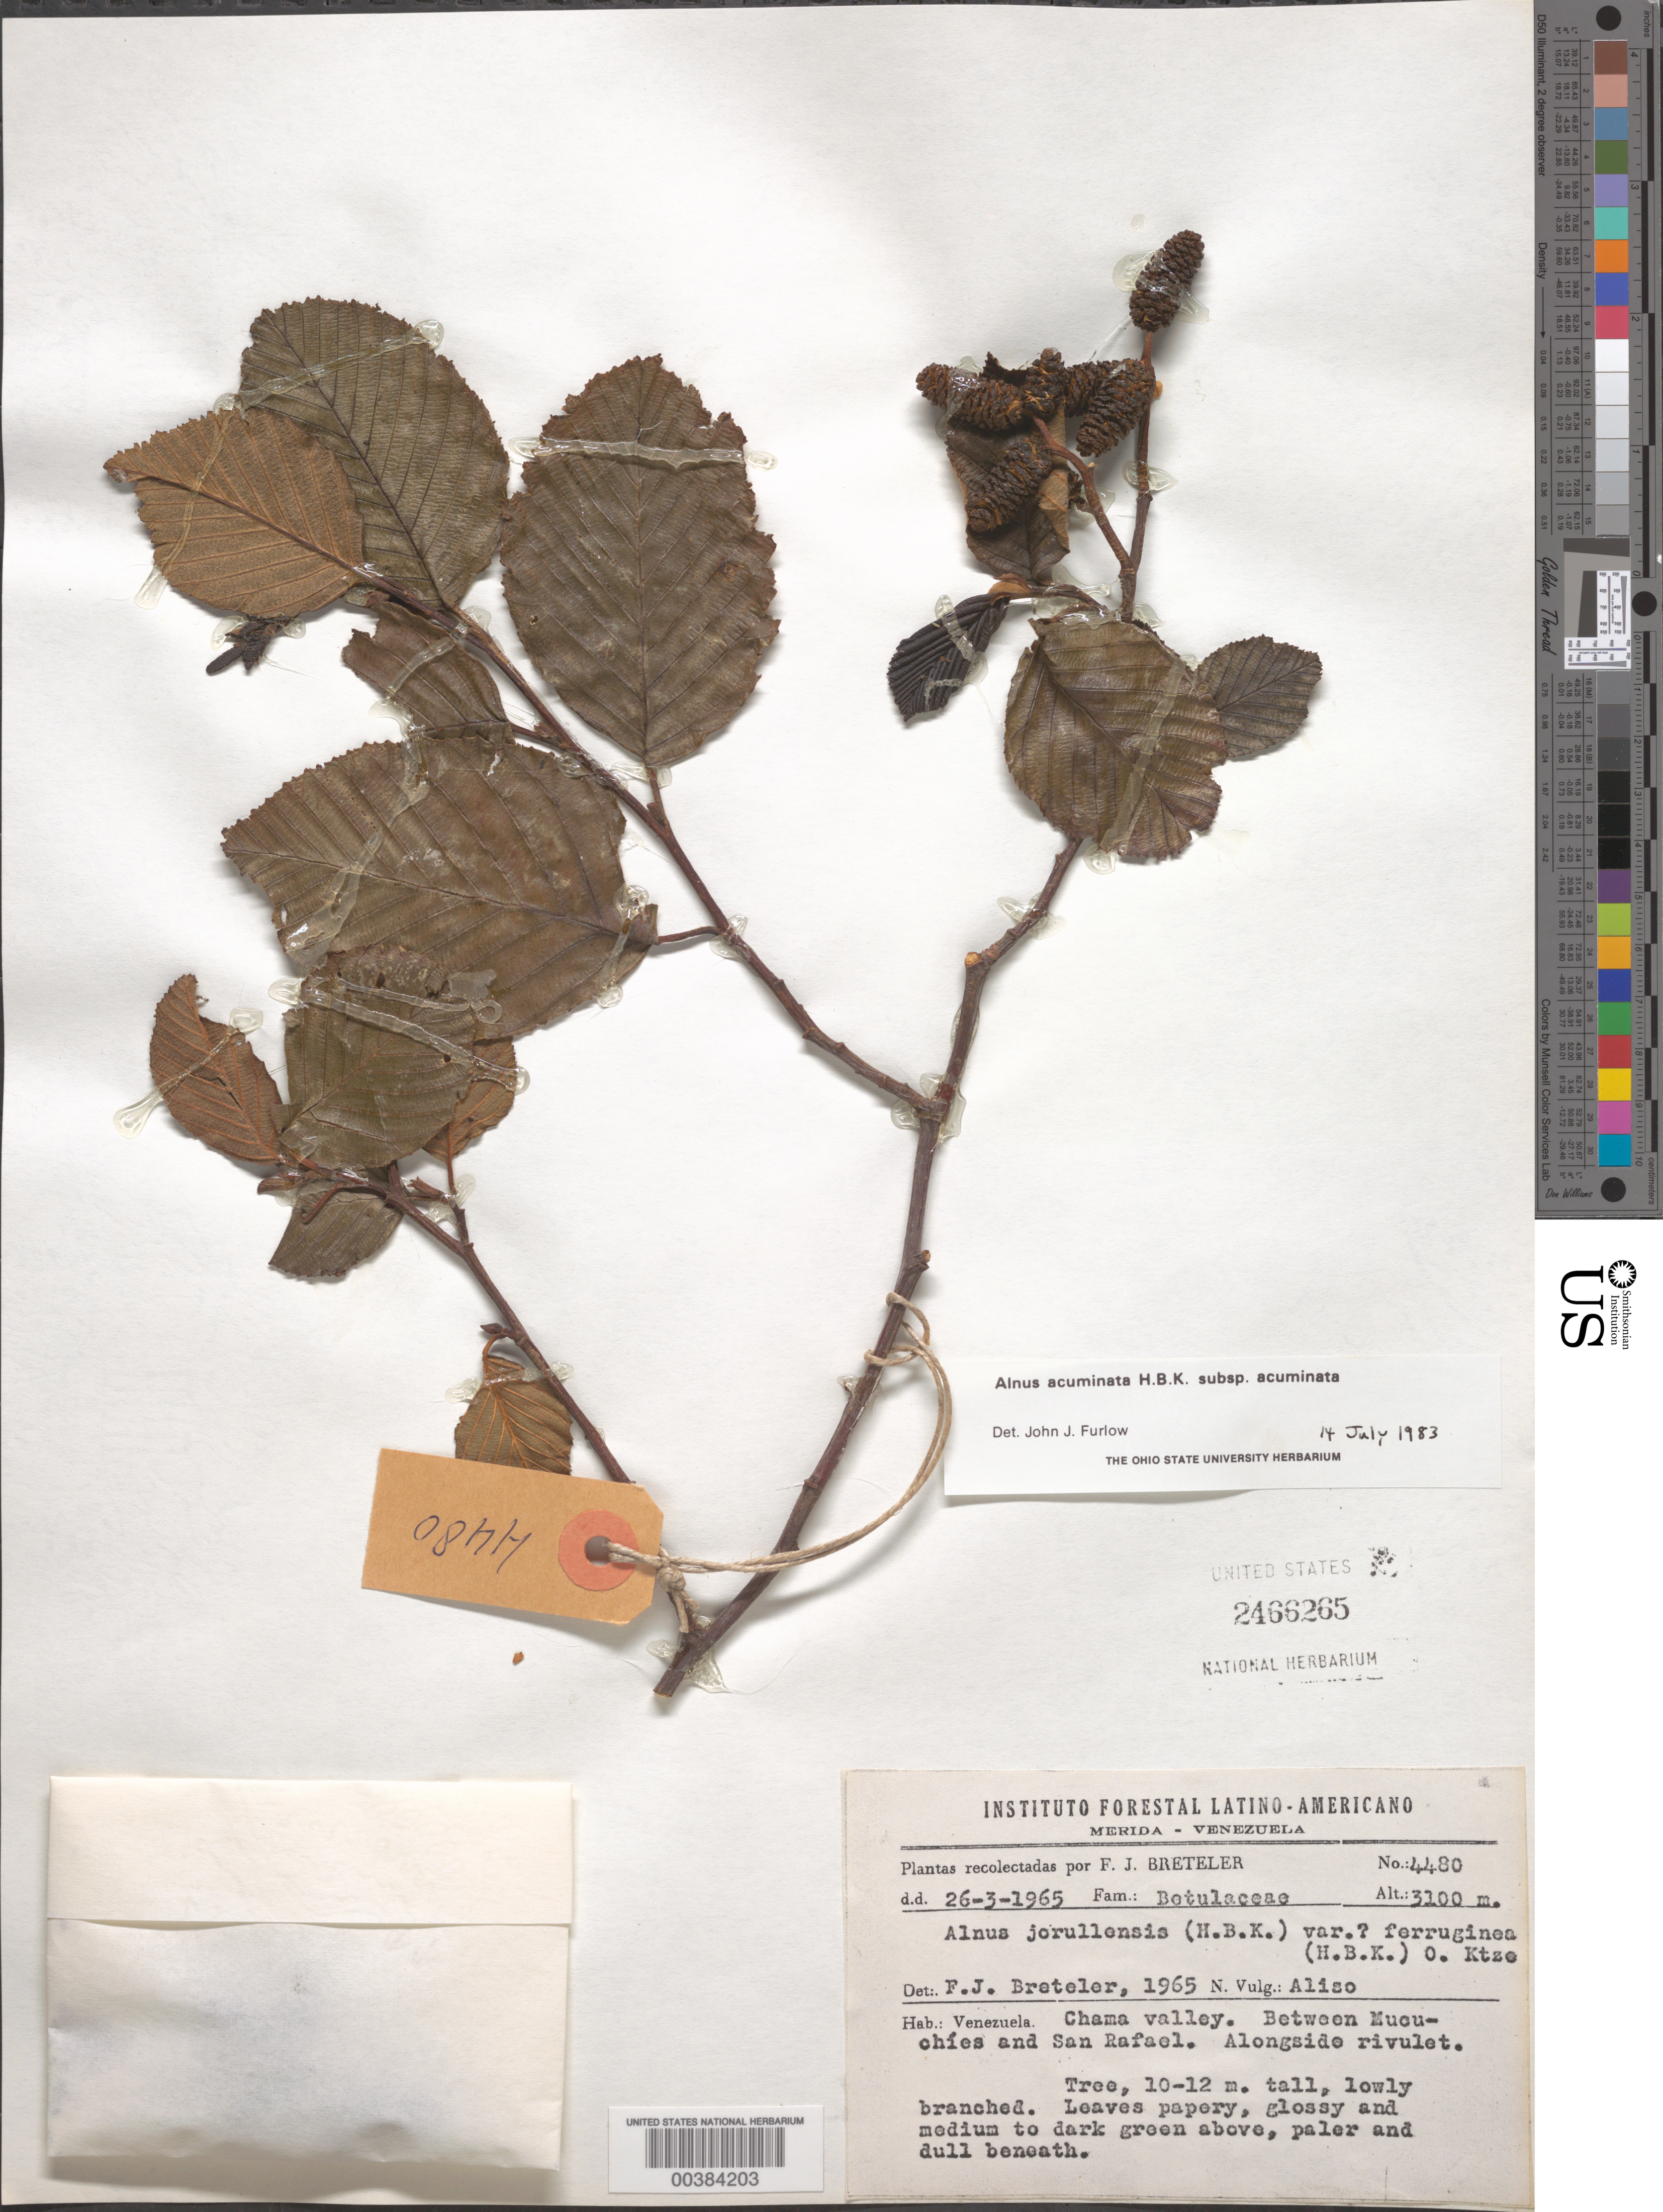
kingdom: Plantae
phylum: Tracheophyta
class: Magnoliopsida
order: Fagales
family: Betulaceae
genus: Alnus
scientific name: Alnus acuminata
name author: Kunth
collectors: F. J. Breteler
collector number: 4480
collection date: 1965-03-26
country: Venezuela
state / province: Mérida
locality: Chama valley. Between Mucuchíes and San Rafael. Alongside rivulet.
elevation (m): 3100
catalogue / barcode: US 2466265